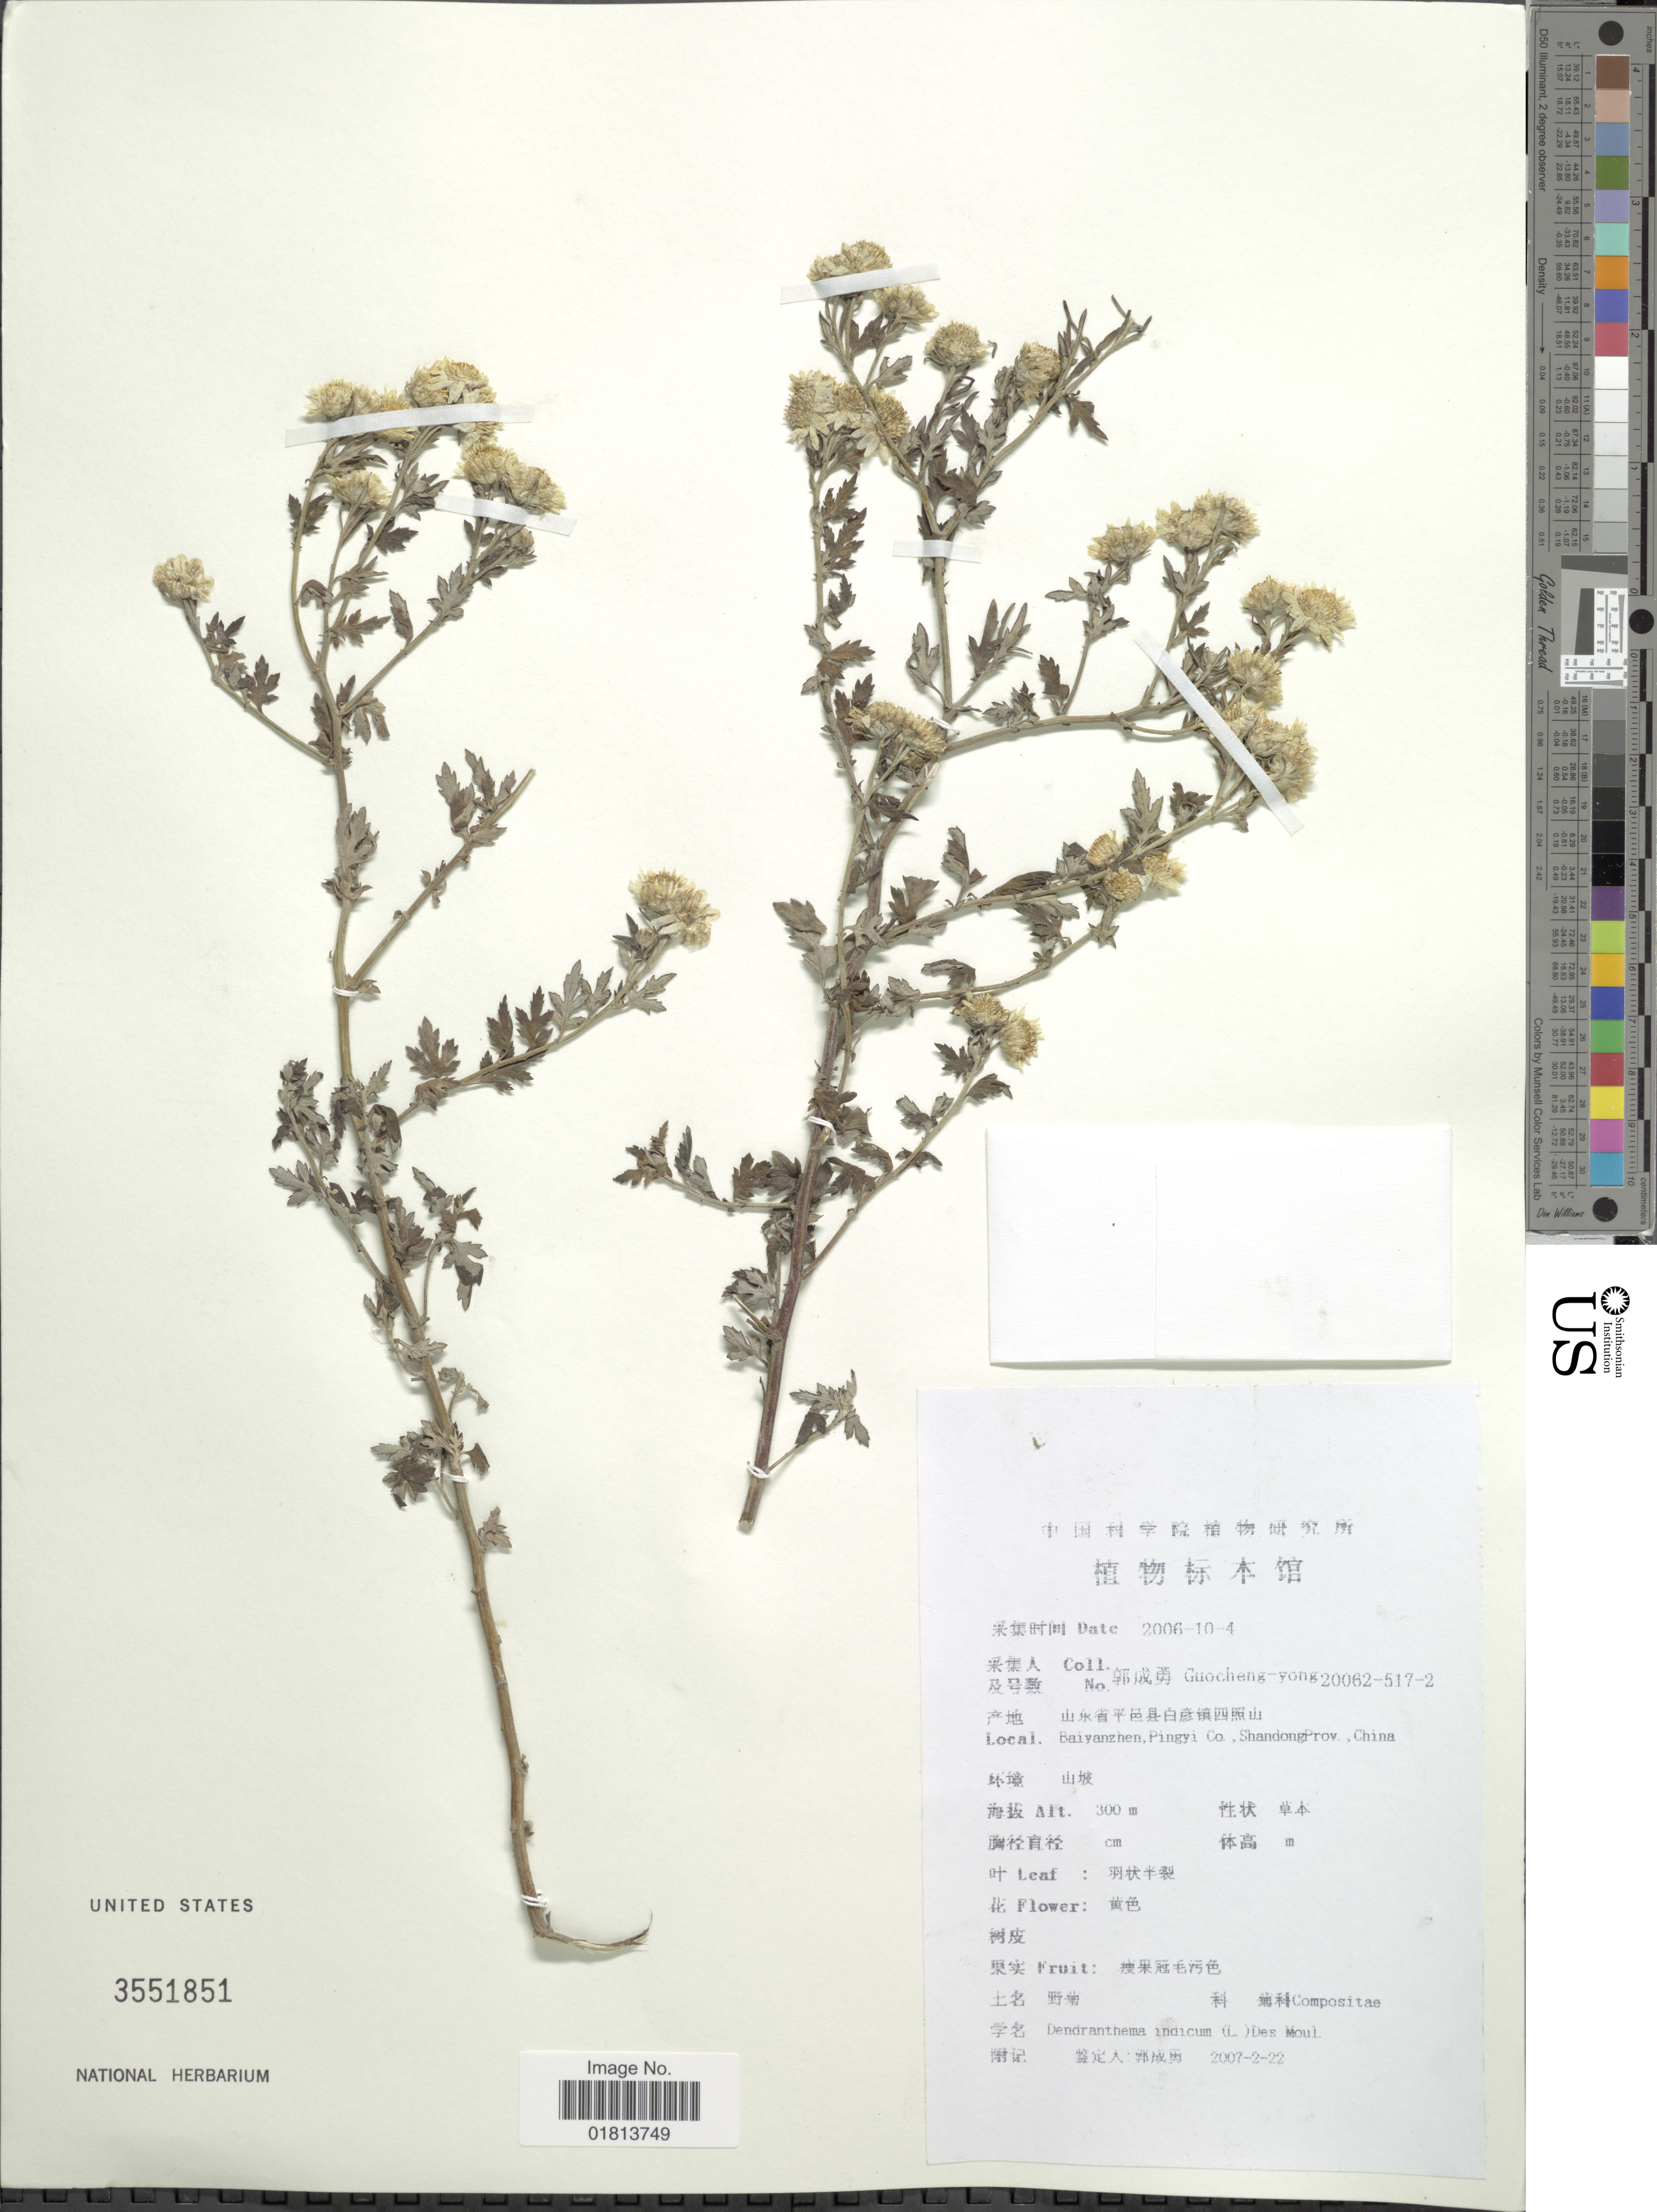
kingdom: Plantae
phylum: Tracheophyta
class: Magnoliopsida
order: Asterales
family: Asteraceae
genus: Dendranthema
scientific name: Dendranthema indicum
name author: (L.) Des Moul.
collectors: Guo cheng-yong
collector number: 200625172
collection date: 2006-10-04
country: China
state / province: Shandong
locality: Baiyanzhen, Pingyi Co., Shandong Prov., China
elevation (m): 300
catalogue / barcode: US 3551851